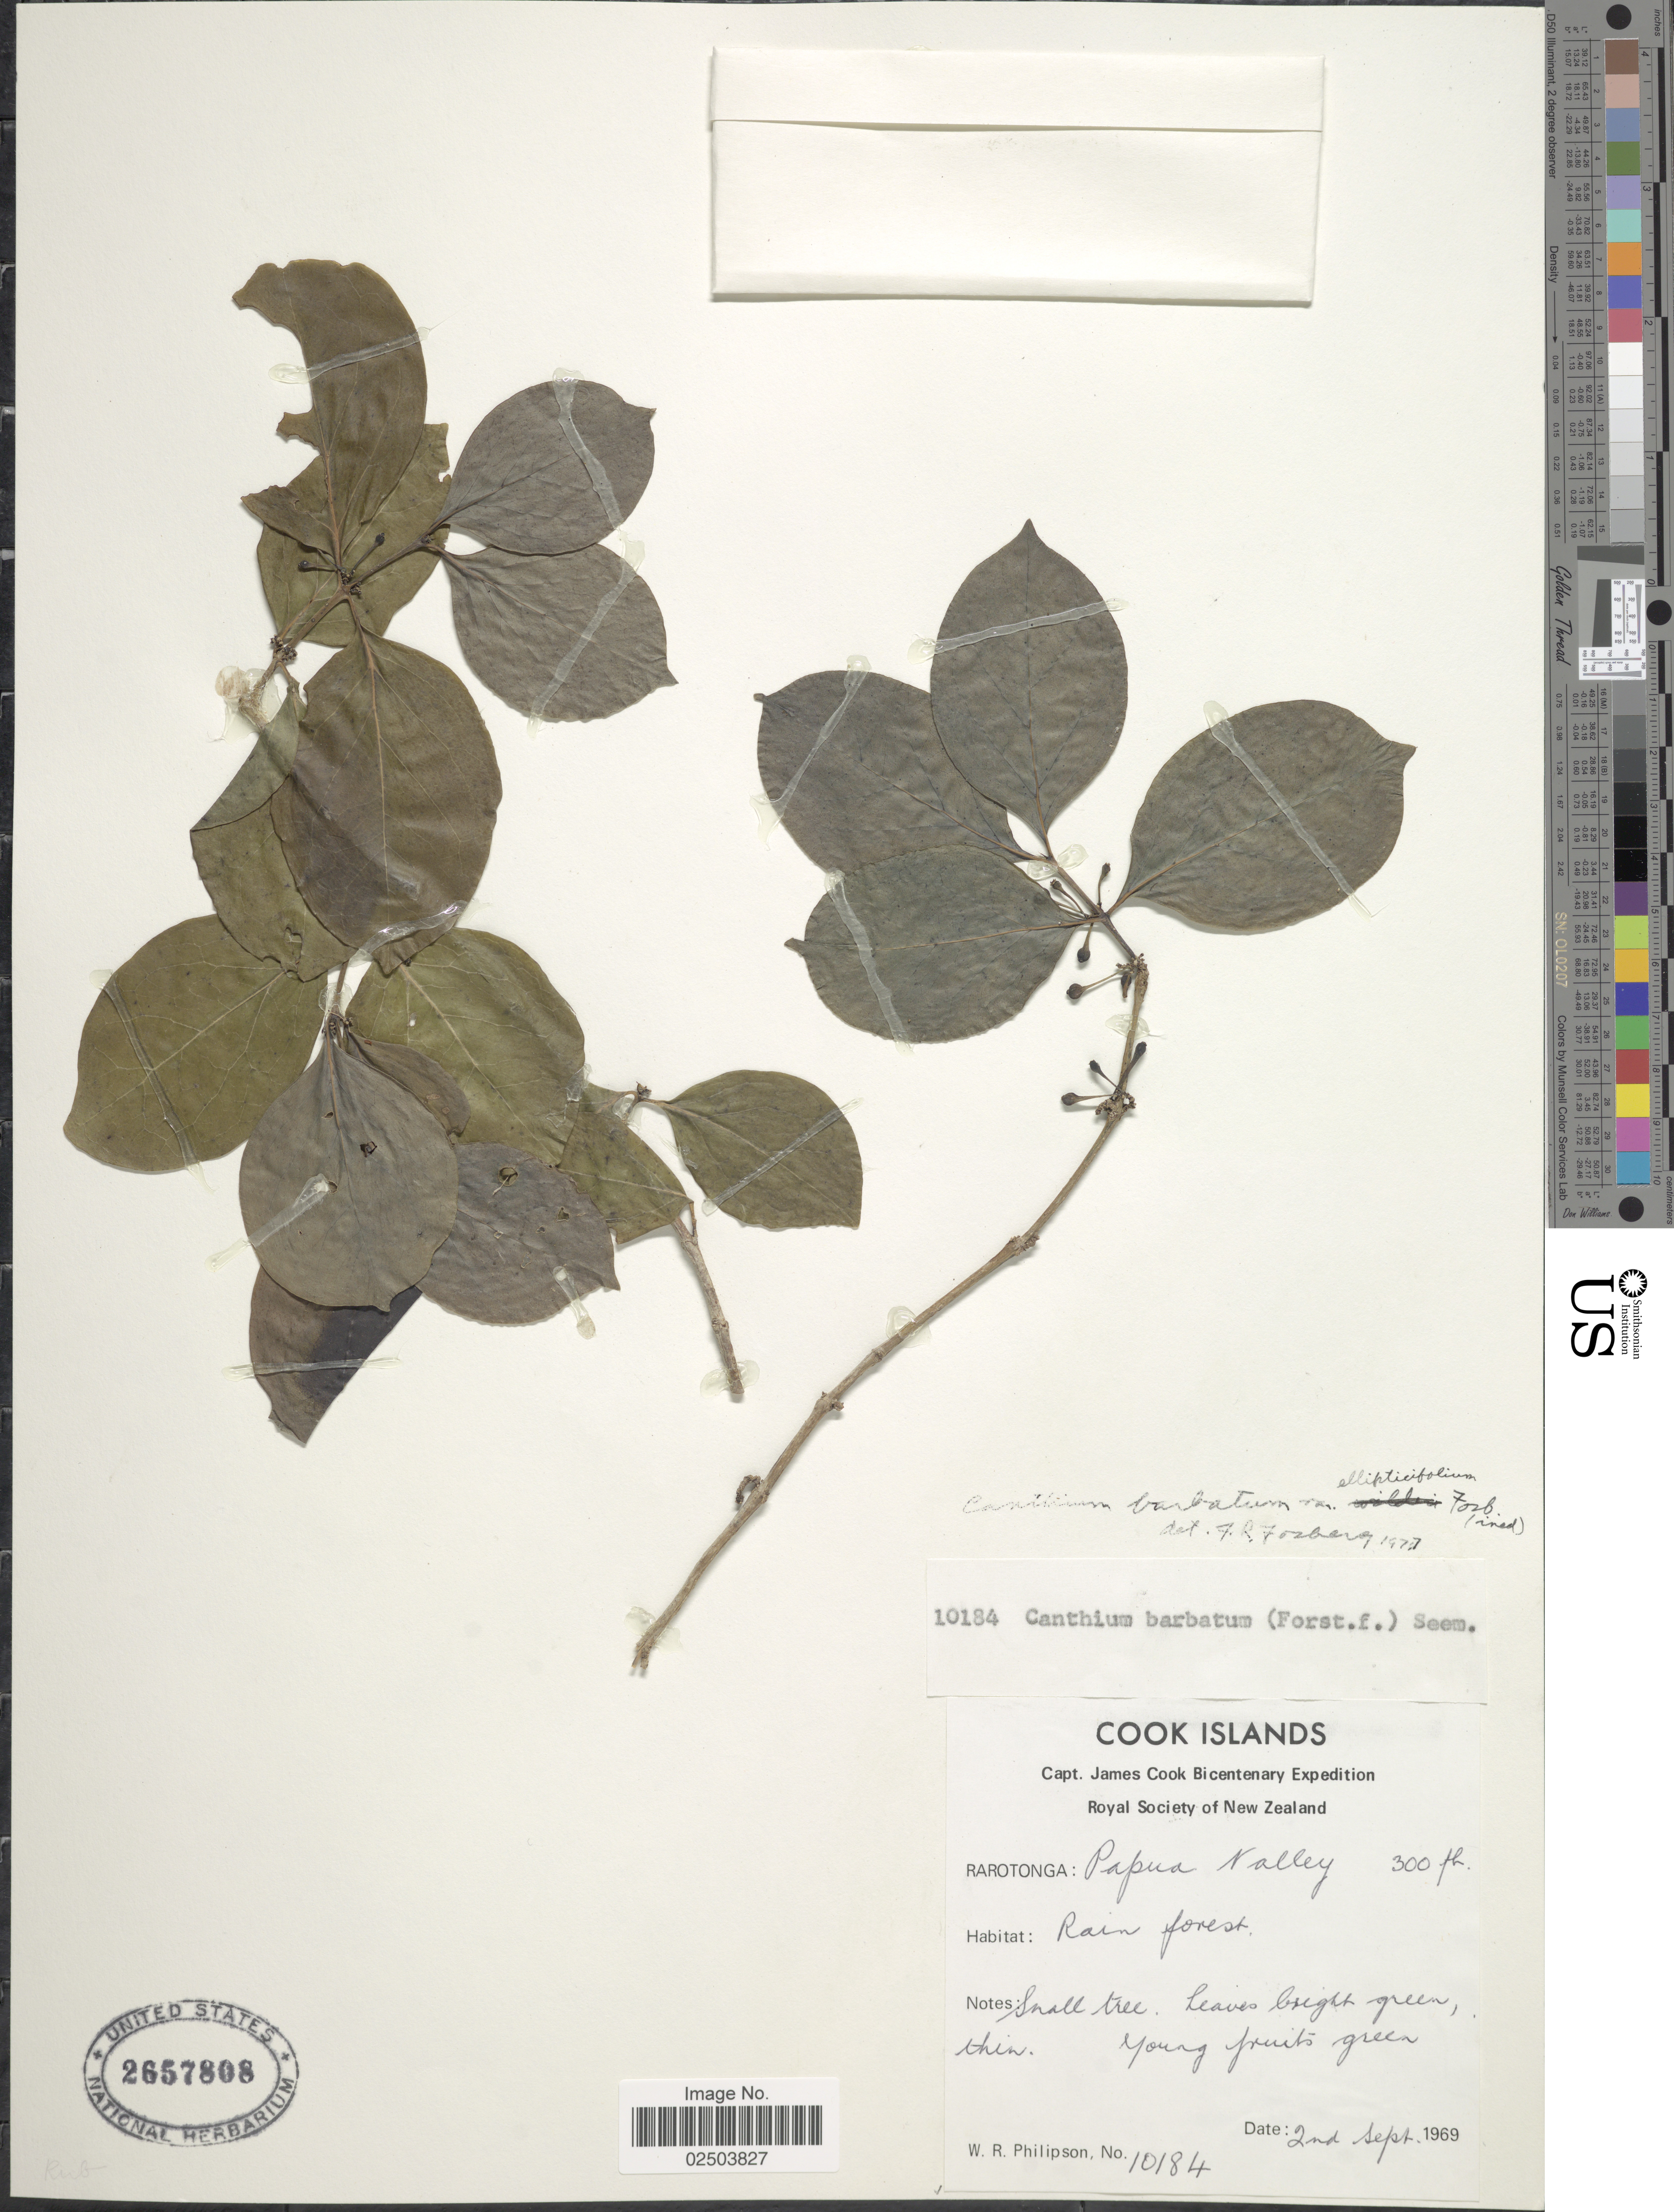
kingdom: Plantae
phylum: Tracheophyta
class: Magnoliopsida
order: Gentianales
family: Rubiaceae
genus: Cyclophyllum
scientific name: Cyclophyllum barbatum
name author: (G. Forst.) N. Hallé & J. Florence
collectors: W. R. Philipson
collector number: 10184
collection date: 1969-09-02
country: Cook Islands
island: Rarotonga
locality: Rarotonga: Papua Valley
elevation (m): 91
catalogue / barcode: US 2657808